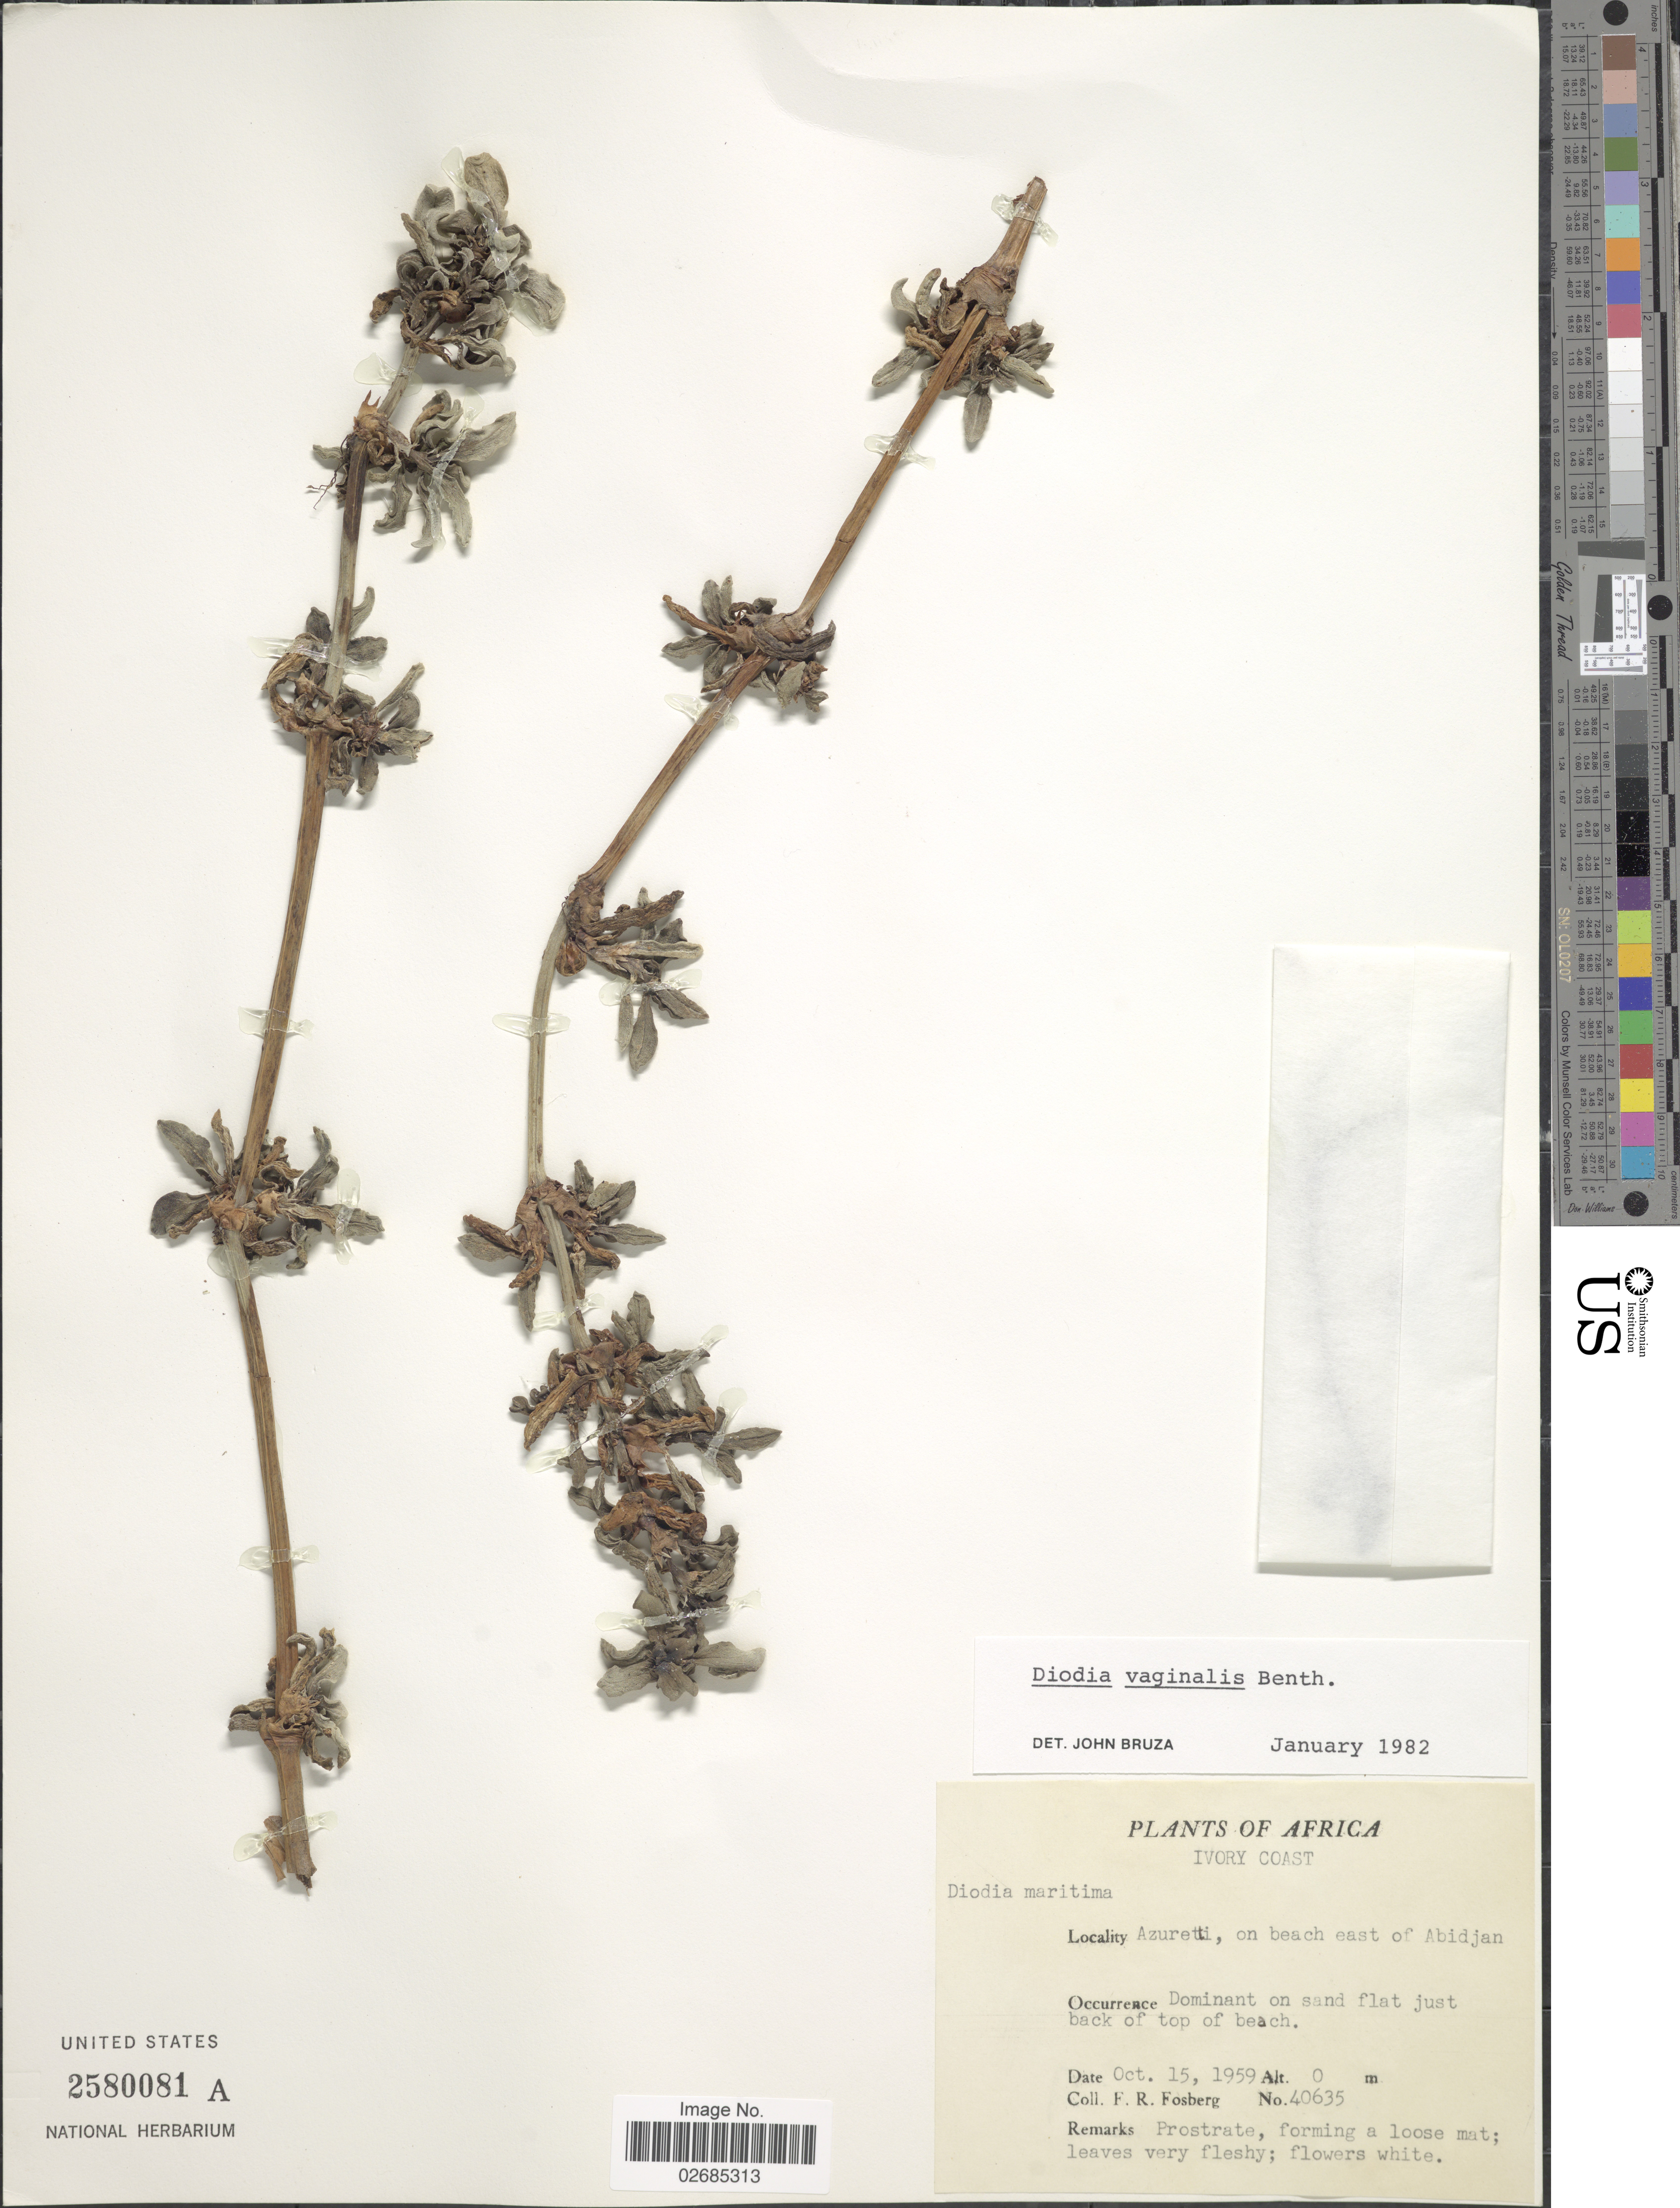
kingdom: Plantae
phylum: Tracheophyta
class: Magnoliopsida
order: Gentianales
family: Rubiaceae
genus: Diodia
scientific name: Diodia vaginalis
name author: Benth.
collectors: F. R. Fosberg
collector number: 40635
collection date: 1959-10-15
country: Ivory Coast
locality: Azuretti, on beach west of Abidjan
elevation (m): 0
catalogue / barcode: US 2580081A